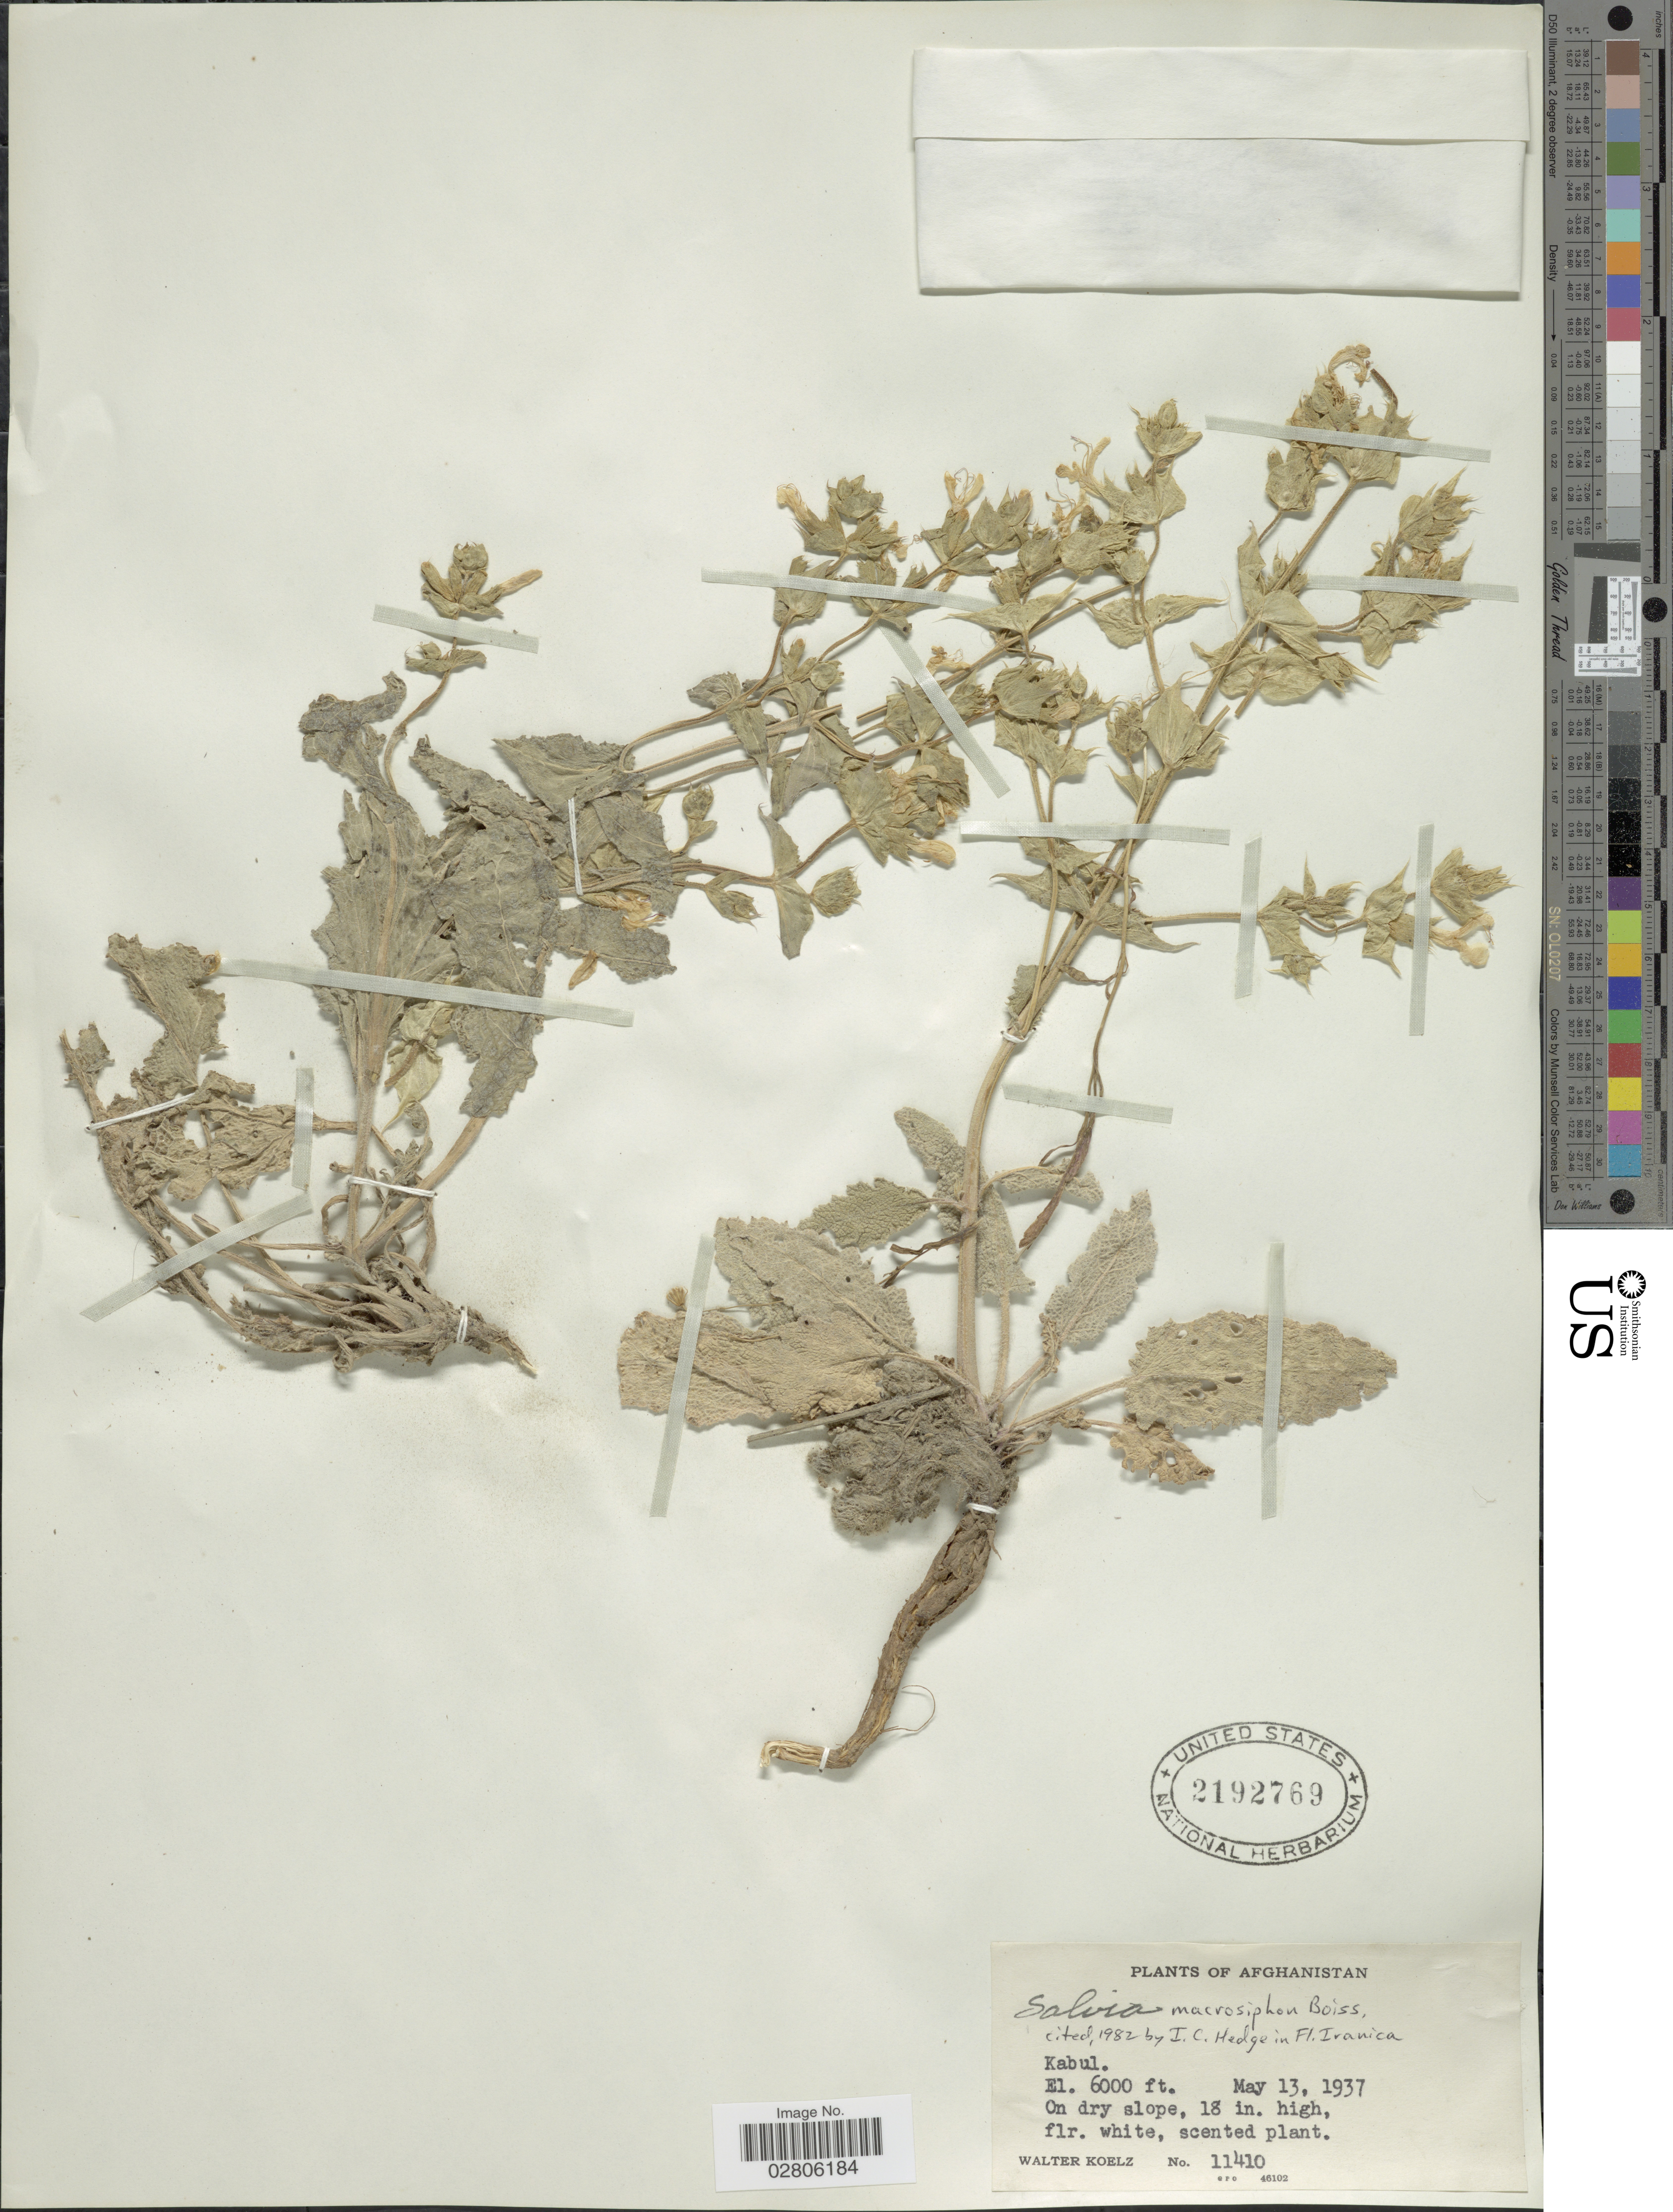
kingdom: Plantae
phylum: Tracheophyta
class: Magnoliopsida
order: Lamiales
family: Lamiaceae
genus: Salvia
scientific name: Salvia macrosiphon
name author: Boiss.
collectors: W. N. Koelz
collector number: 11410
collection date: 1937-05-13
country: Afghanistan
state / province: Kabul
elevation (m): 1829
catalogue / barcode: US 2192769